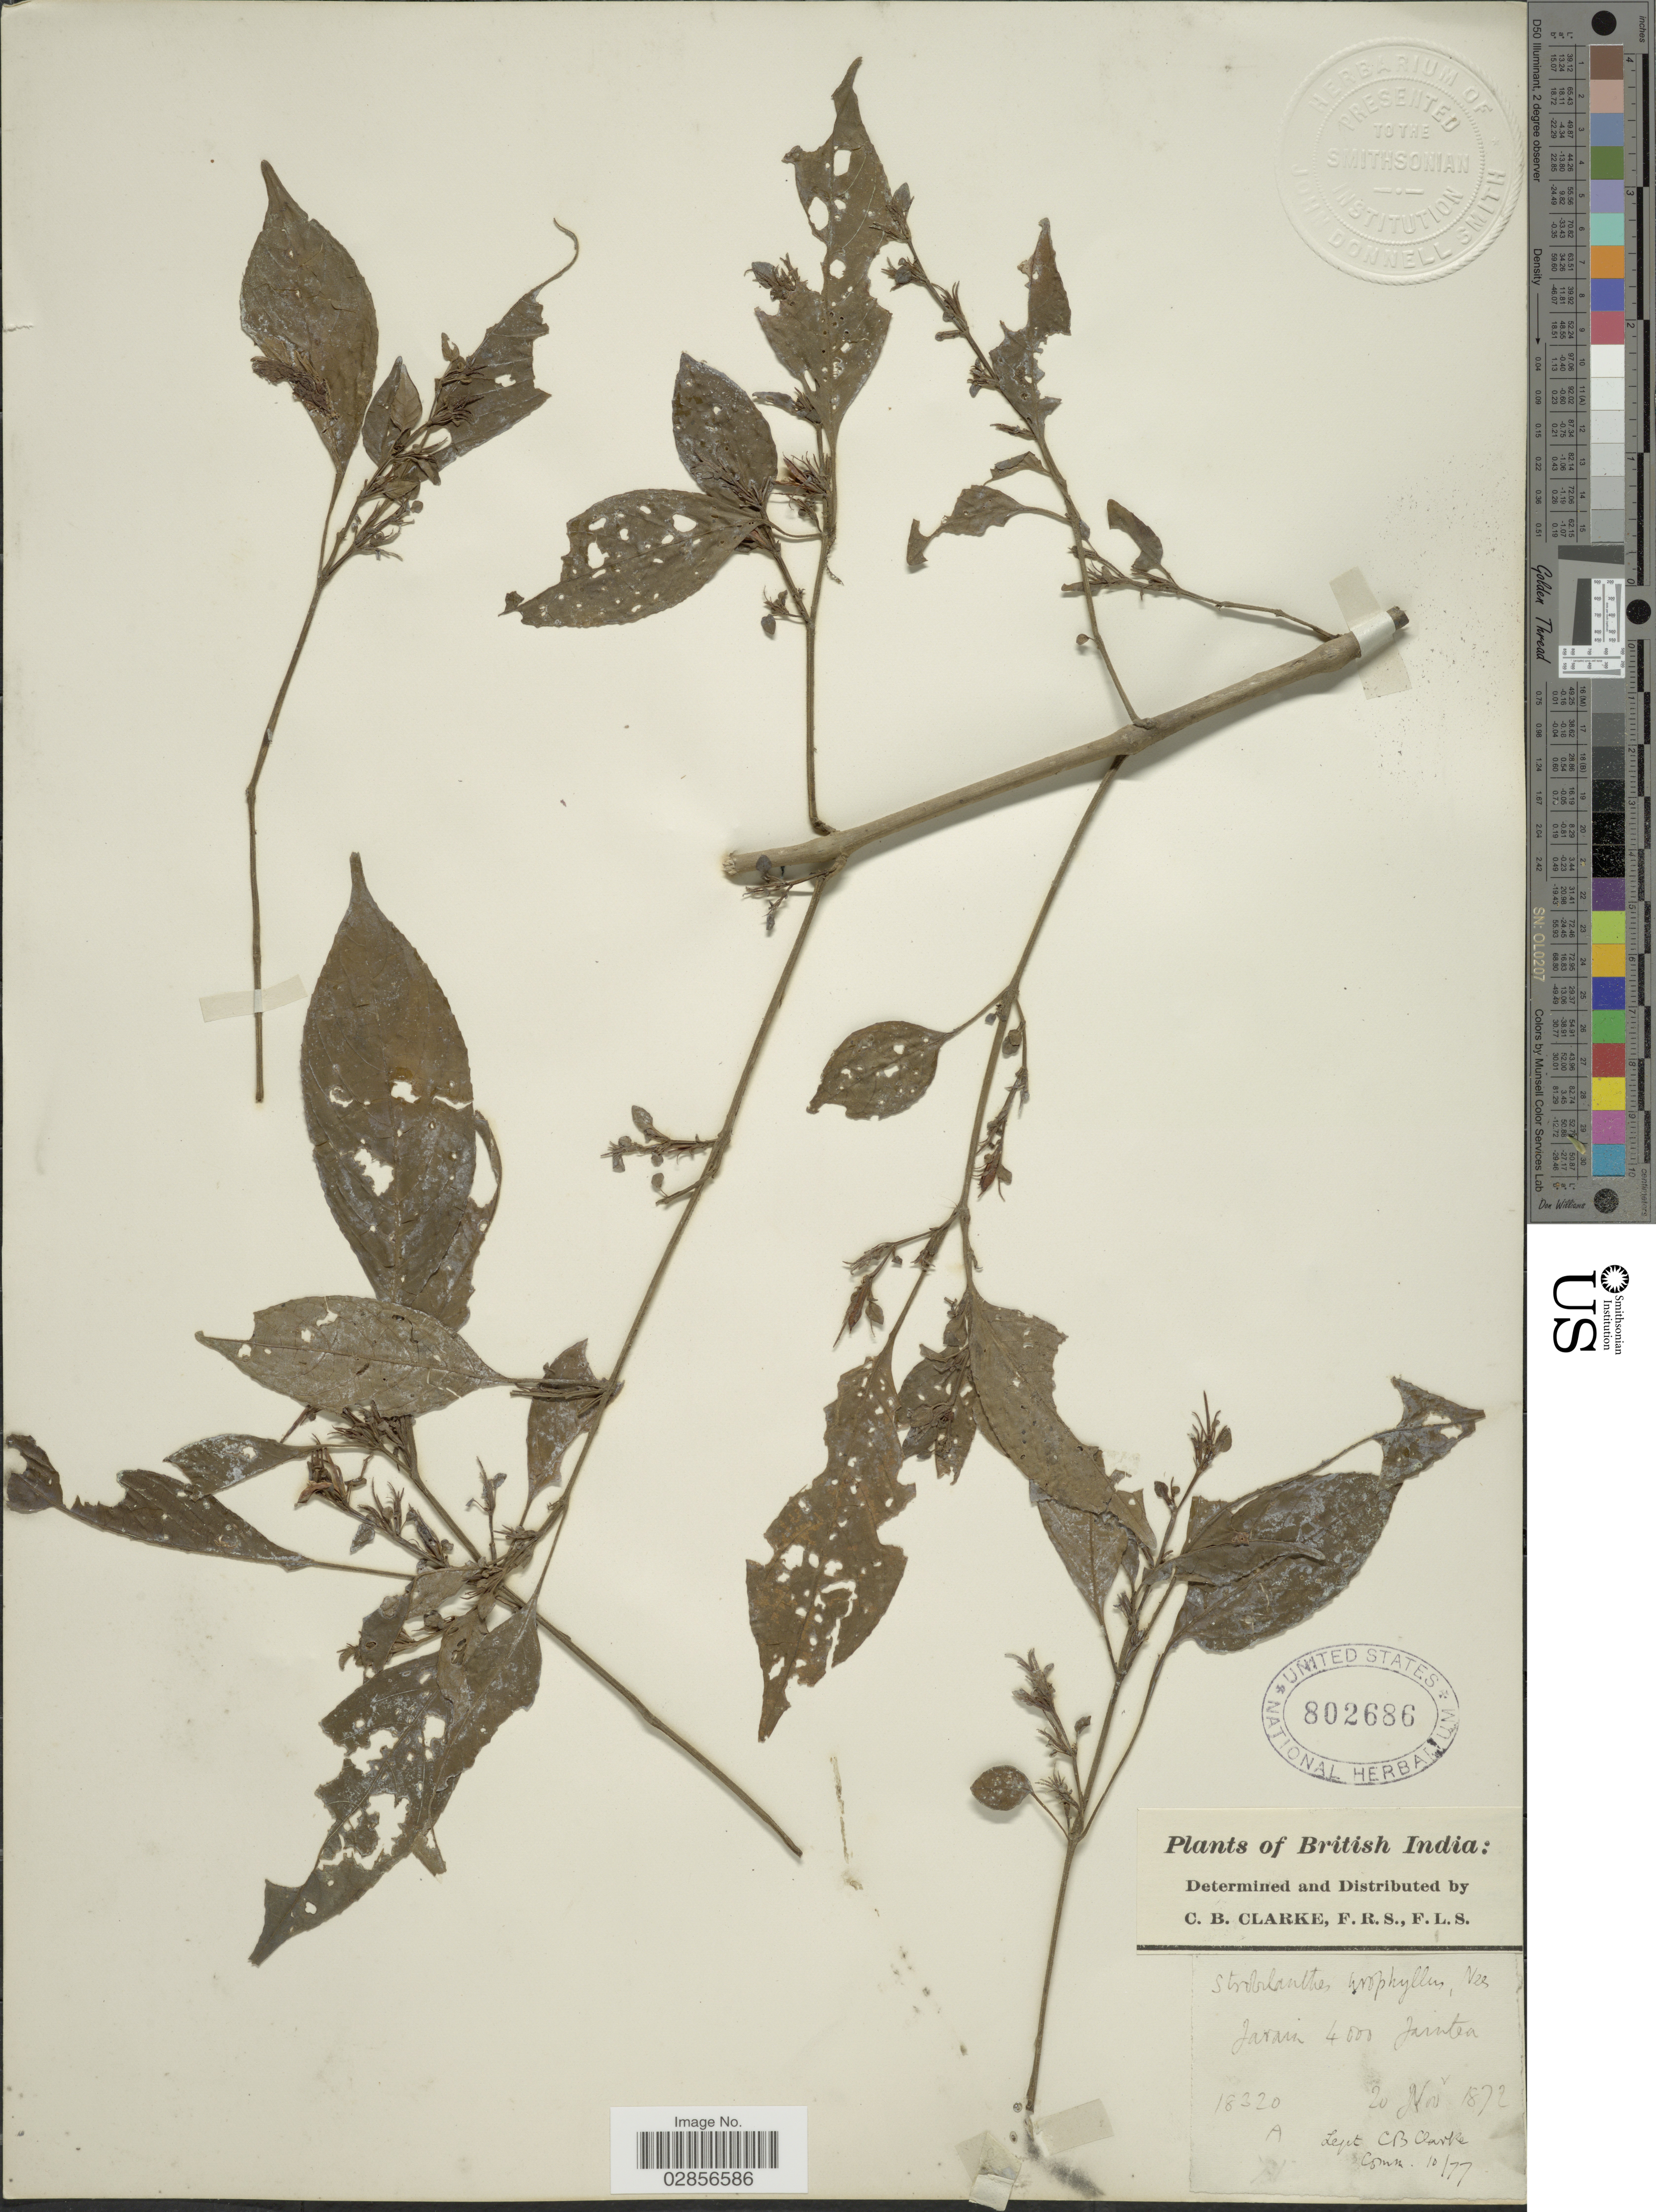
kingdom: Plantae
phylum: Tracheophyta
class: Magnoliopsida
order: Lamiales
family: Acanthaceae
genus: Strobilanthes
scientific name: Strobilanthes urophylla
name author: Nees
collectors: C. B. Clarke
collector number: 18320A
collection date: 1872-11-20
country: India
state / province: Meghalaya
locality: British India, Jarain, Jaintea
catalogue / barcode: US 802686